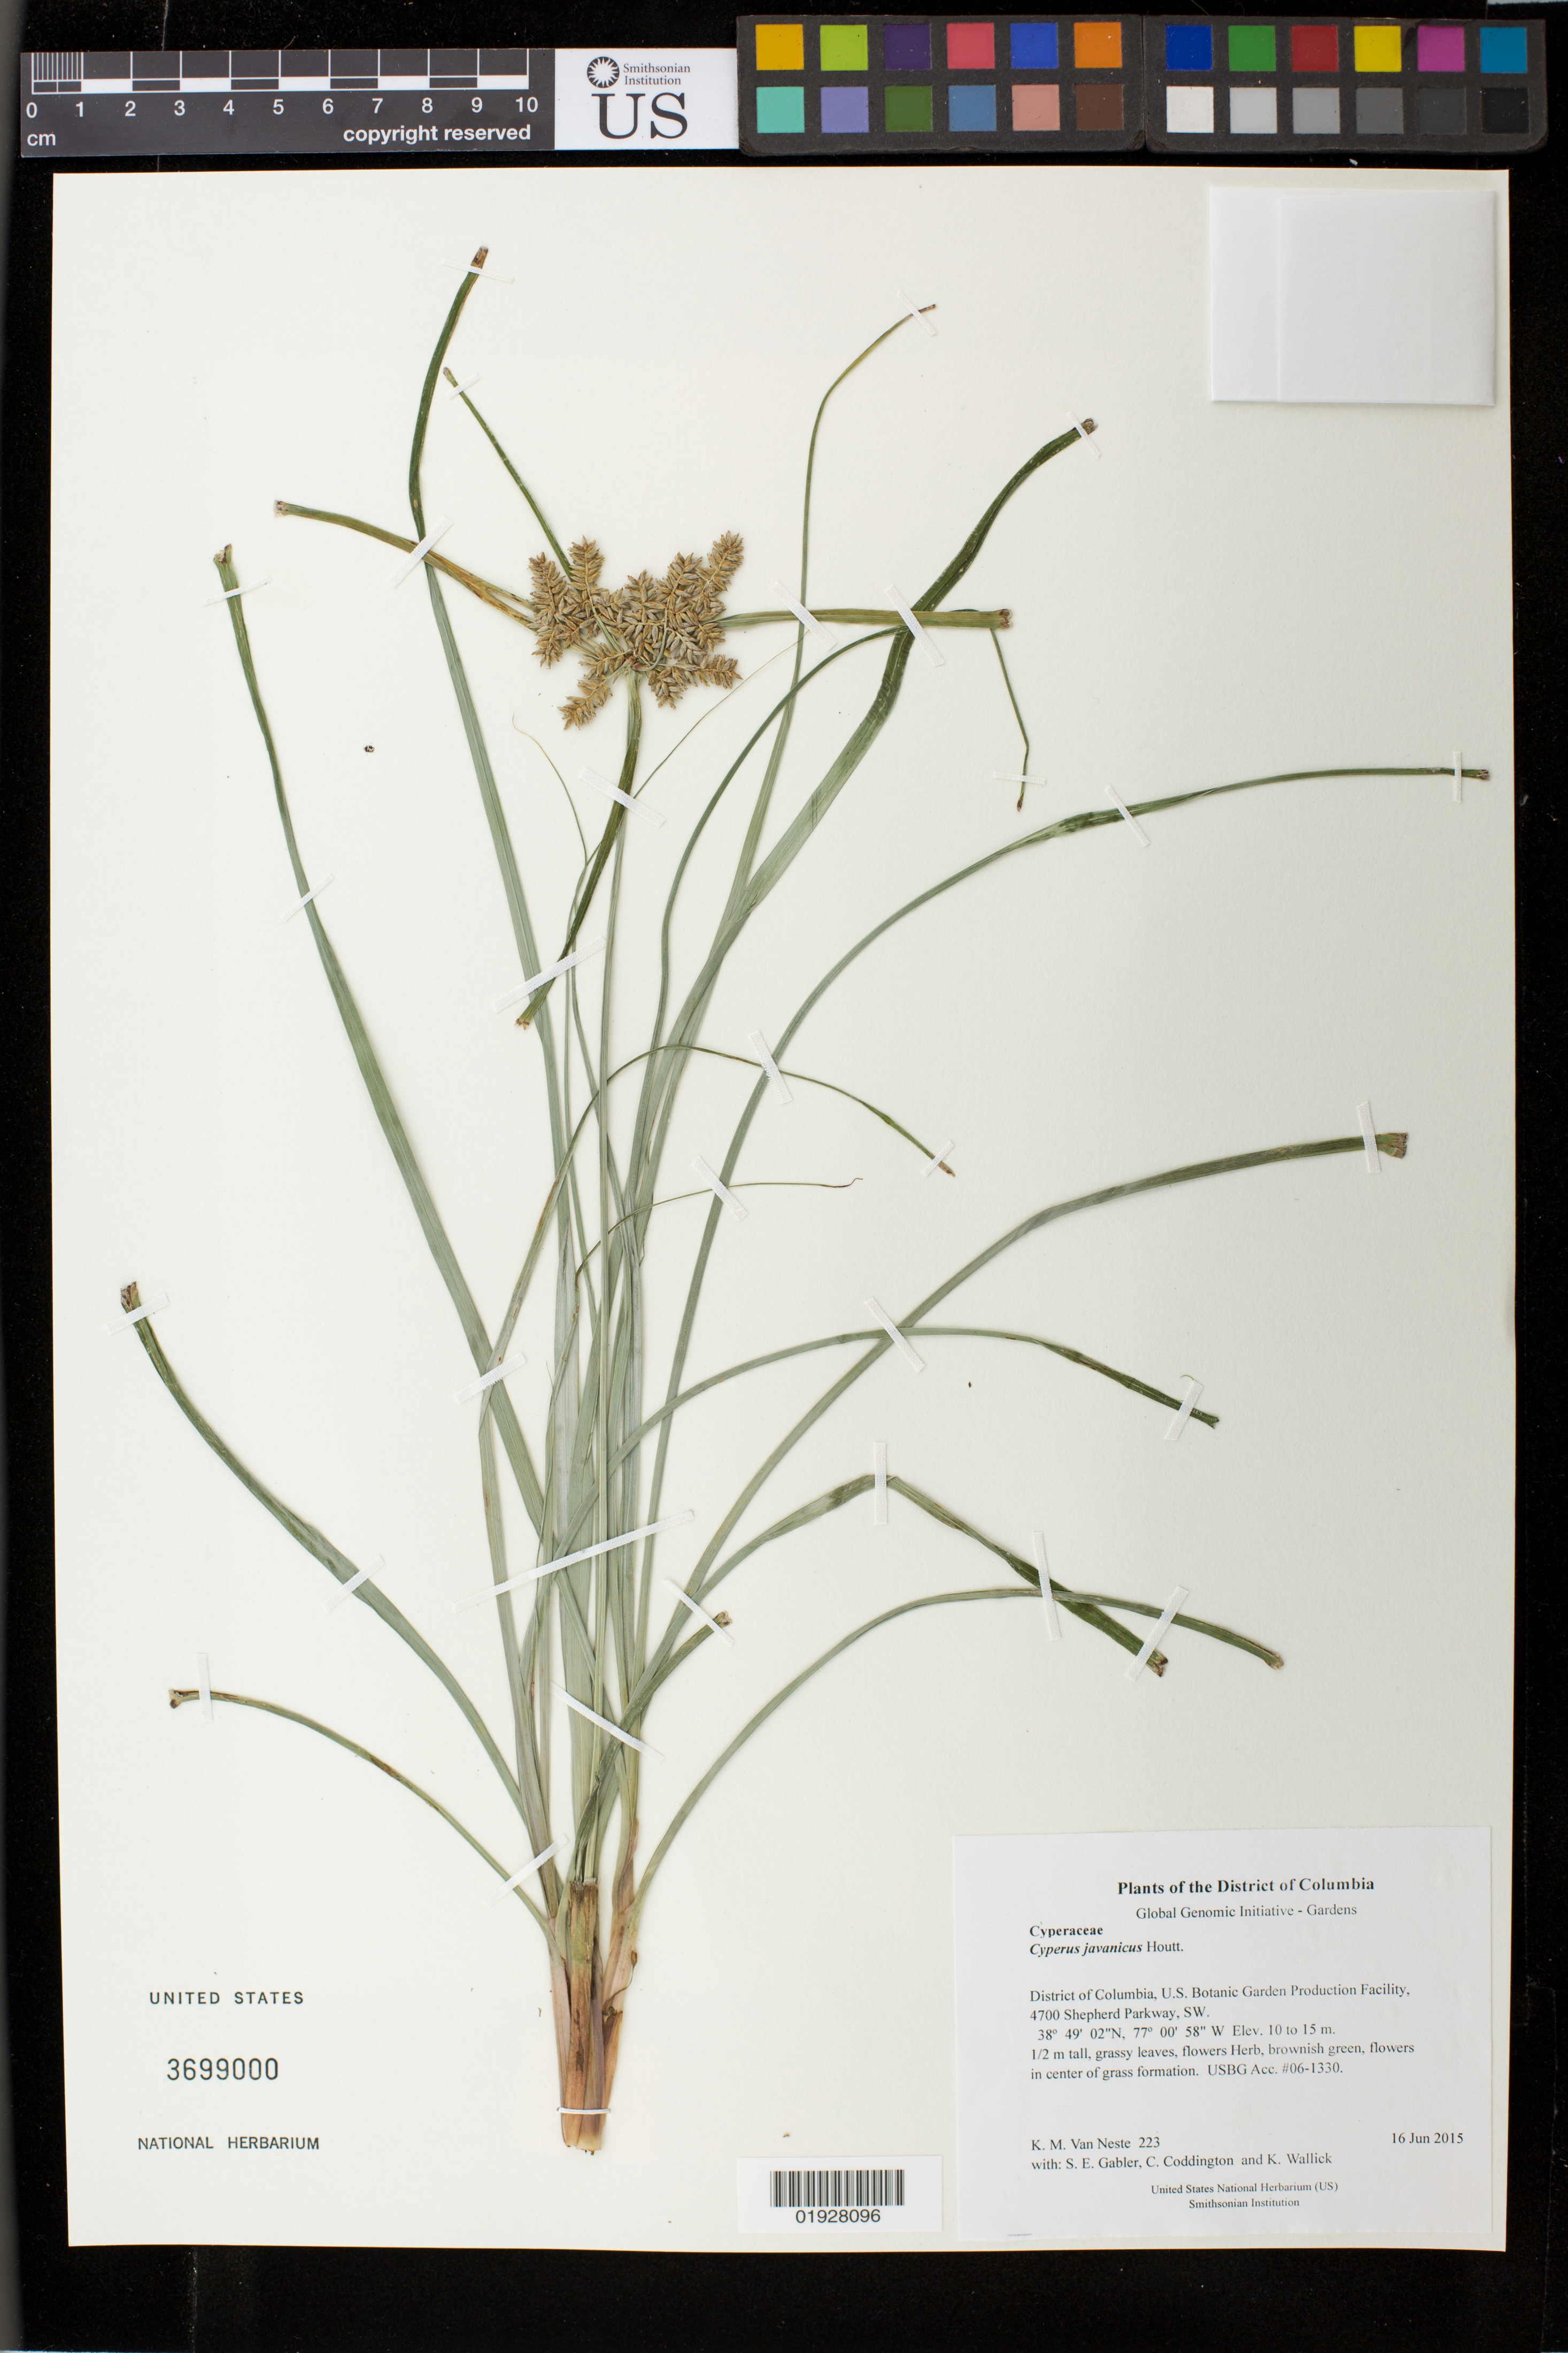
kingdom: Plantae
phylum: Tracheophyta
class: Liliopsida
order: Poales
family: Cyperaceae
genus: Cyperus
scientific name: Cyperus javanicus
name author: Houtt.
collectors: K. M. Van Neste, S. E. Gabler, C. Coddington & K. Wallick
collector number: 223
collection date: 2015-06-16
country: United States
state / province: District of Columbia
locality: U.S. Botanic Garden Production Facility, 4700 Shepherd Parkway, SW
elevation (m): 10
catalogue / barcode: US 3699000